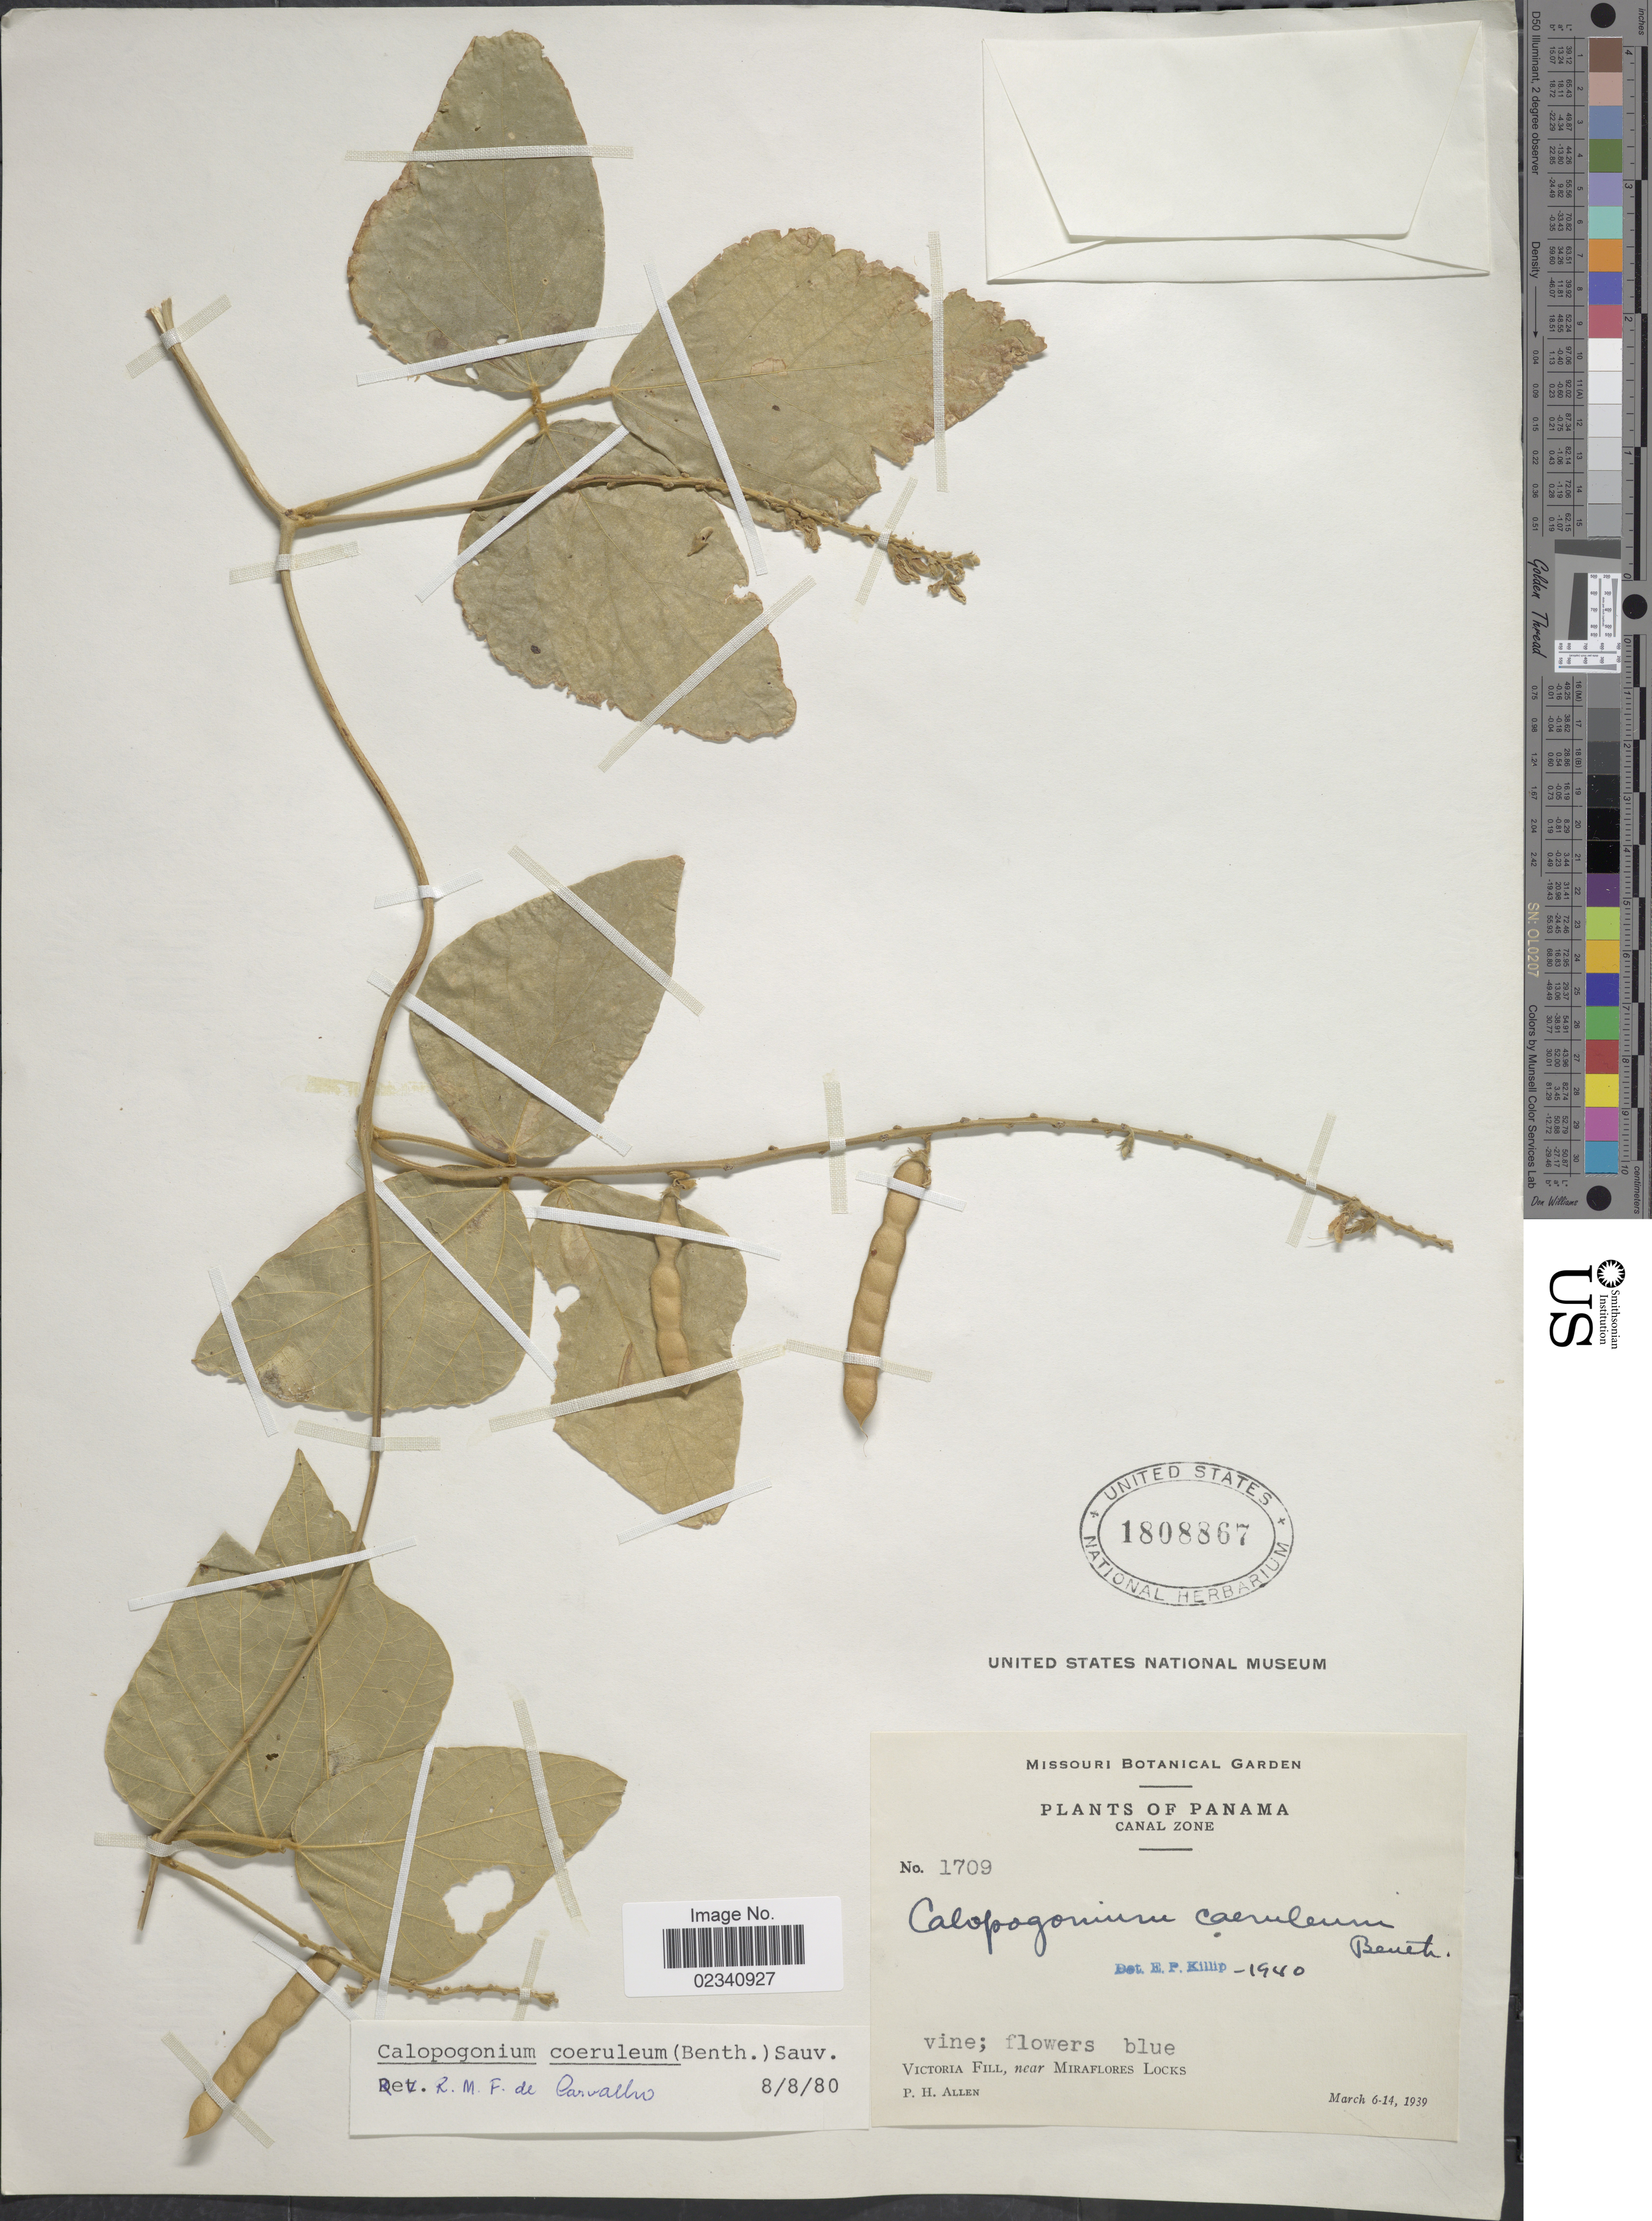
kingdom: Plantae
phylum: Tracheophyta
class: Magnoliopsida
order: Fabales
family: Fabaceae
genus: Calopogonium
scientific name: Calopogonium caeruleum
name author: (Benth.) C. Wright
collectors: P. H. Allen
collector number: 1709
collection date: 1939-03-06/1939-03-14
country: Panama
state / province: Panamá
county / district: Canal Zone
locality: Canal Zone. Vicinity Fill, Near Miraflores Locks.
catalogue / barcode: US 1808867